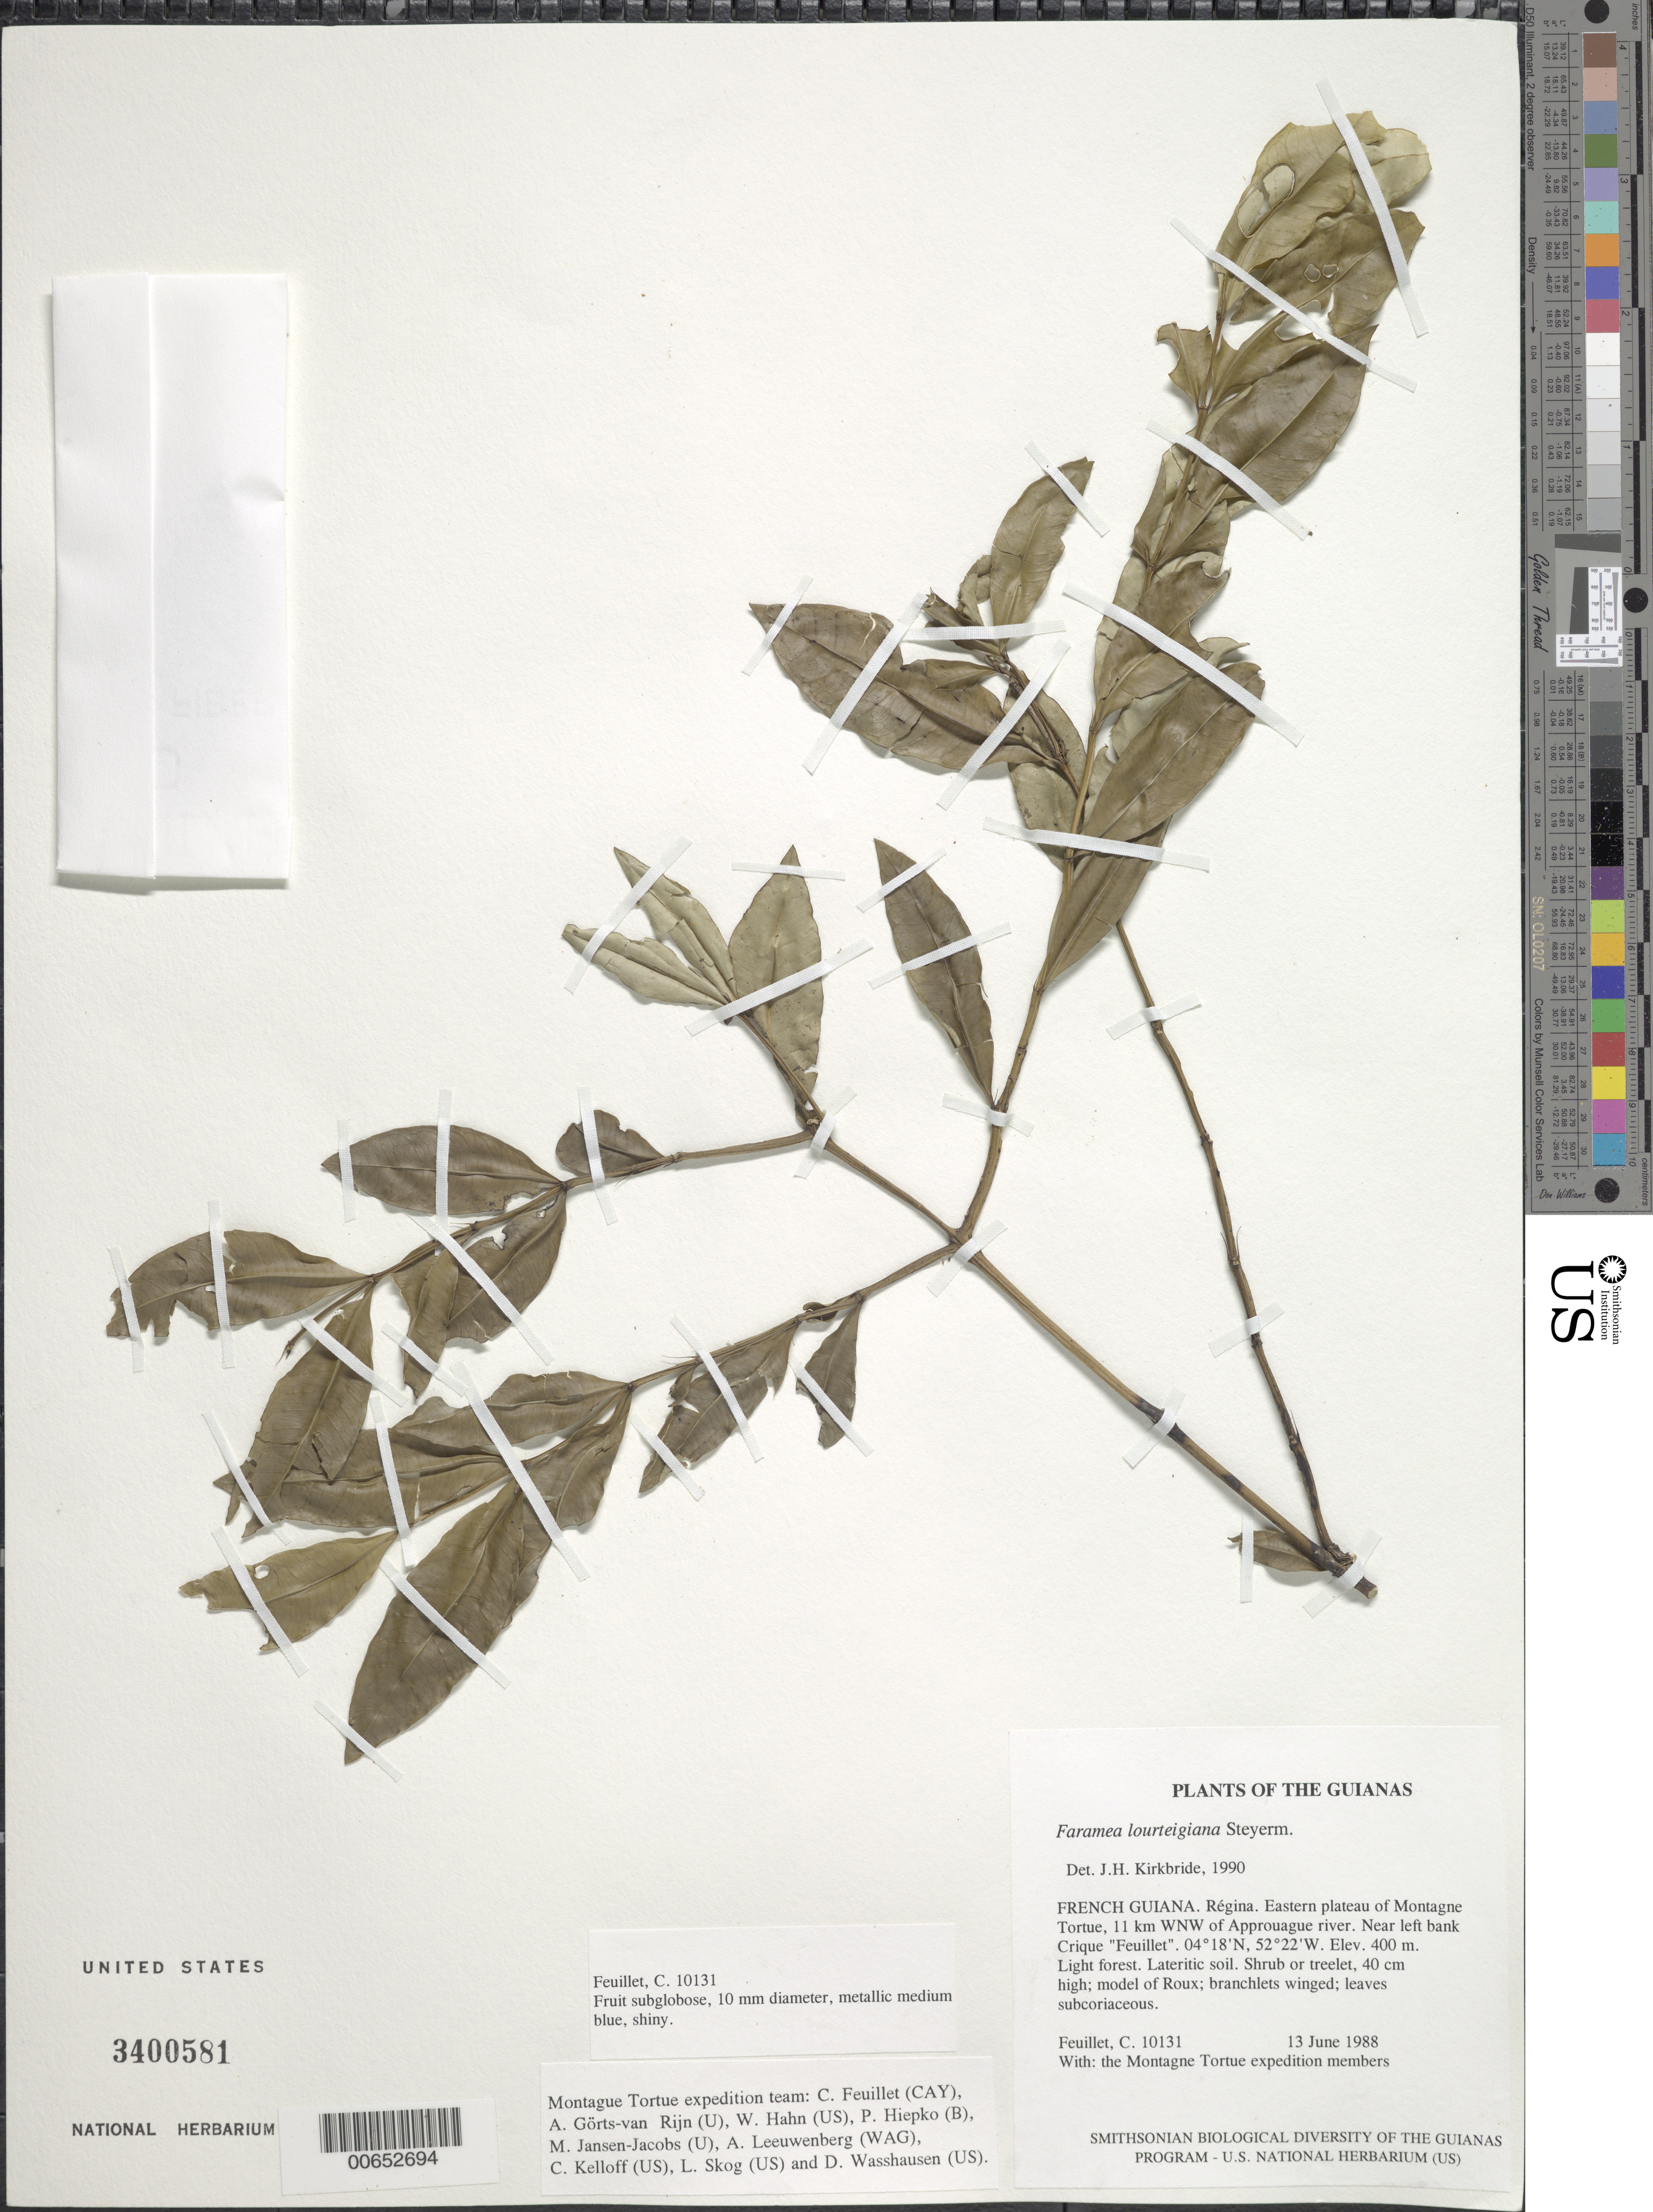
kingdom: Plantae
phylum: Tracheophyta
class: Magnoliopsida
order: Gentianales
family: Rubiaceae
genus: Faramea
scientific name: Faramea lourteigiana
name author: Steyerm.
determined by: Kirkbride, J. H.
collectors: C. Feuillet & Montagne Torte Exped. members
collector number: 10131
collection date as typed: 13 June 1988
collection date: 1988-06-13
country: French Guiana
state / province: Cayenne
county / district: Regina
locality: Eastern plateau of Montagne Tortue, 11 km WNW of Approuague river. Near left bank Crique "Feuillet"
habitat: Light forest. Lateritic soil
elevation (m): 400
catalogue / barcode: US 3400581